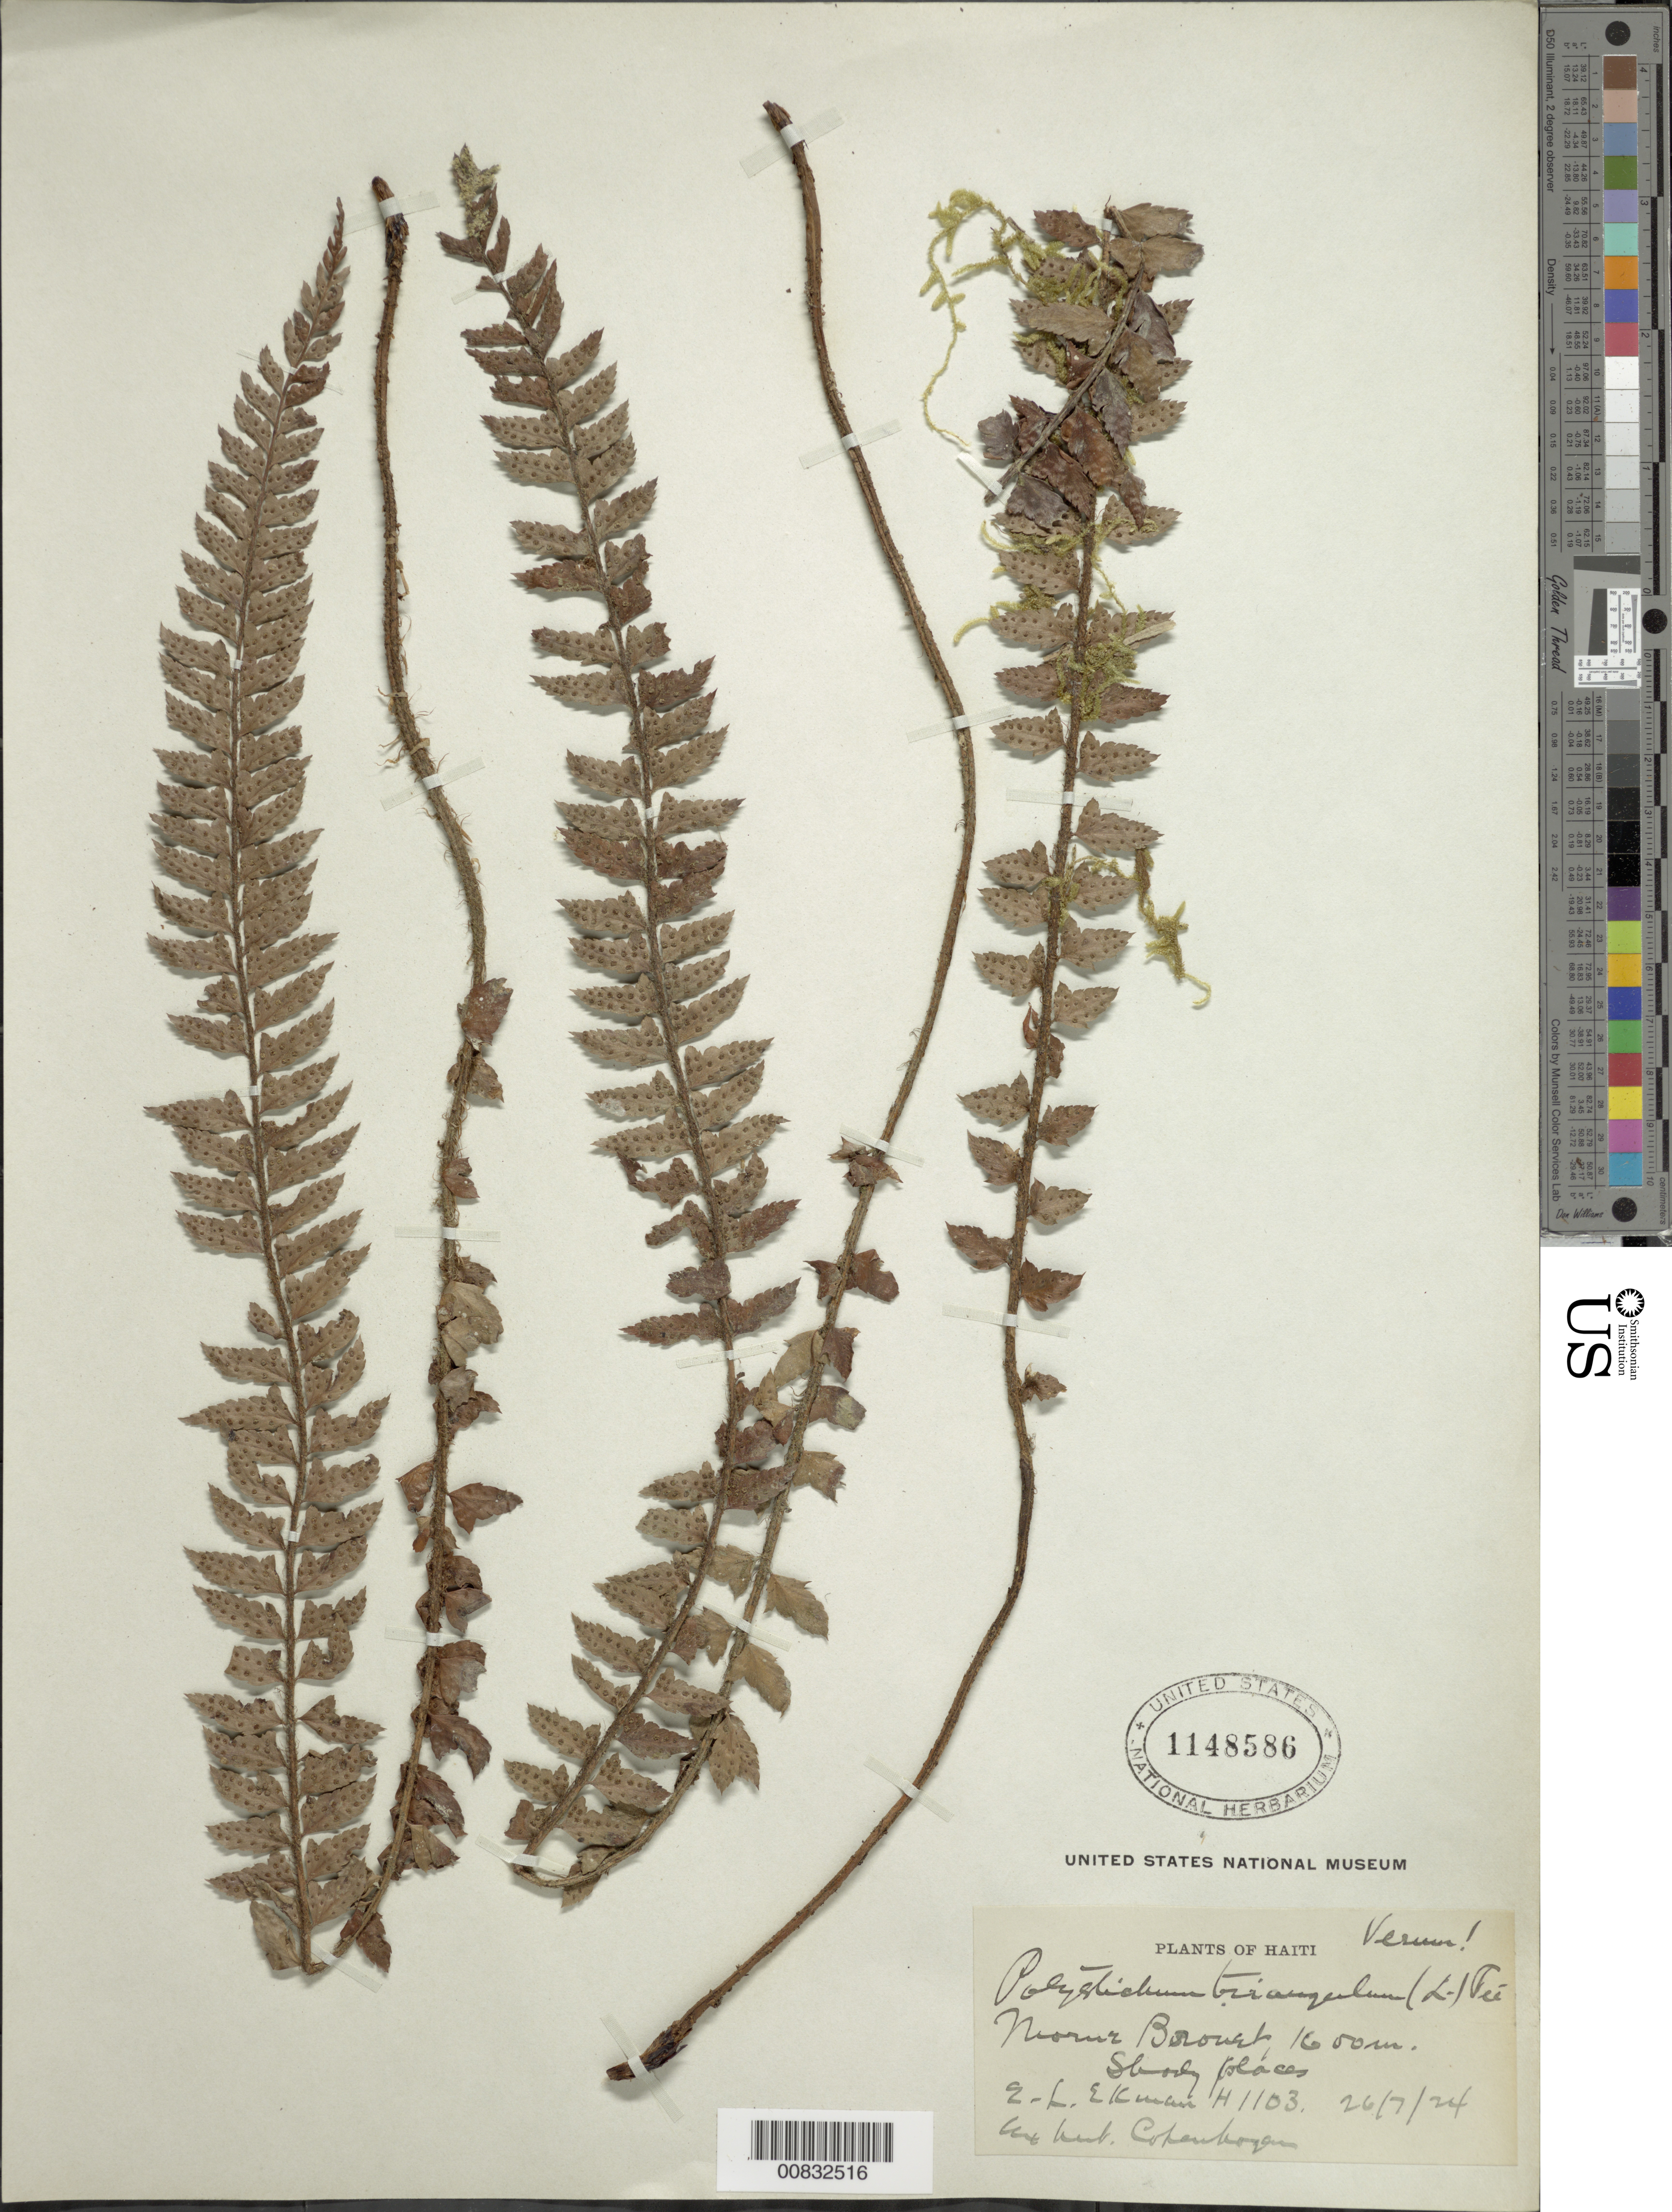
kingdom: Plantae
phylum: Tracheophyta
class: Polypodiopsida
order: Polypodiales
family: Dryopteridaceae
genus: Polystichum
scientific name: Polystichum triangulum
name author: (L.) Fée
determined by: Mickel, J. T., (NY), New York Botanical Garden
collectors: E. L. Ekman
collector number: H 1103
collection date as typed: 26 Jul 1924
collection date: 1924-07-26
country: Haiti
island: Hispaniola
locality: Massif de la Selle, Pétionville, M. Brouel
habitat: Shady places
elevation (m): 1600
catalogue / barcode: US 1148586